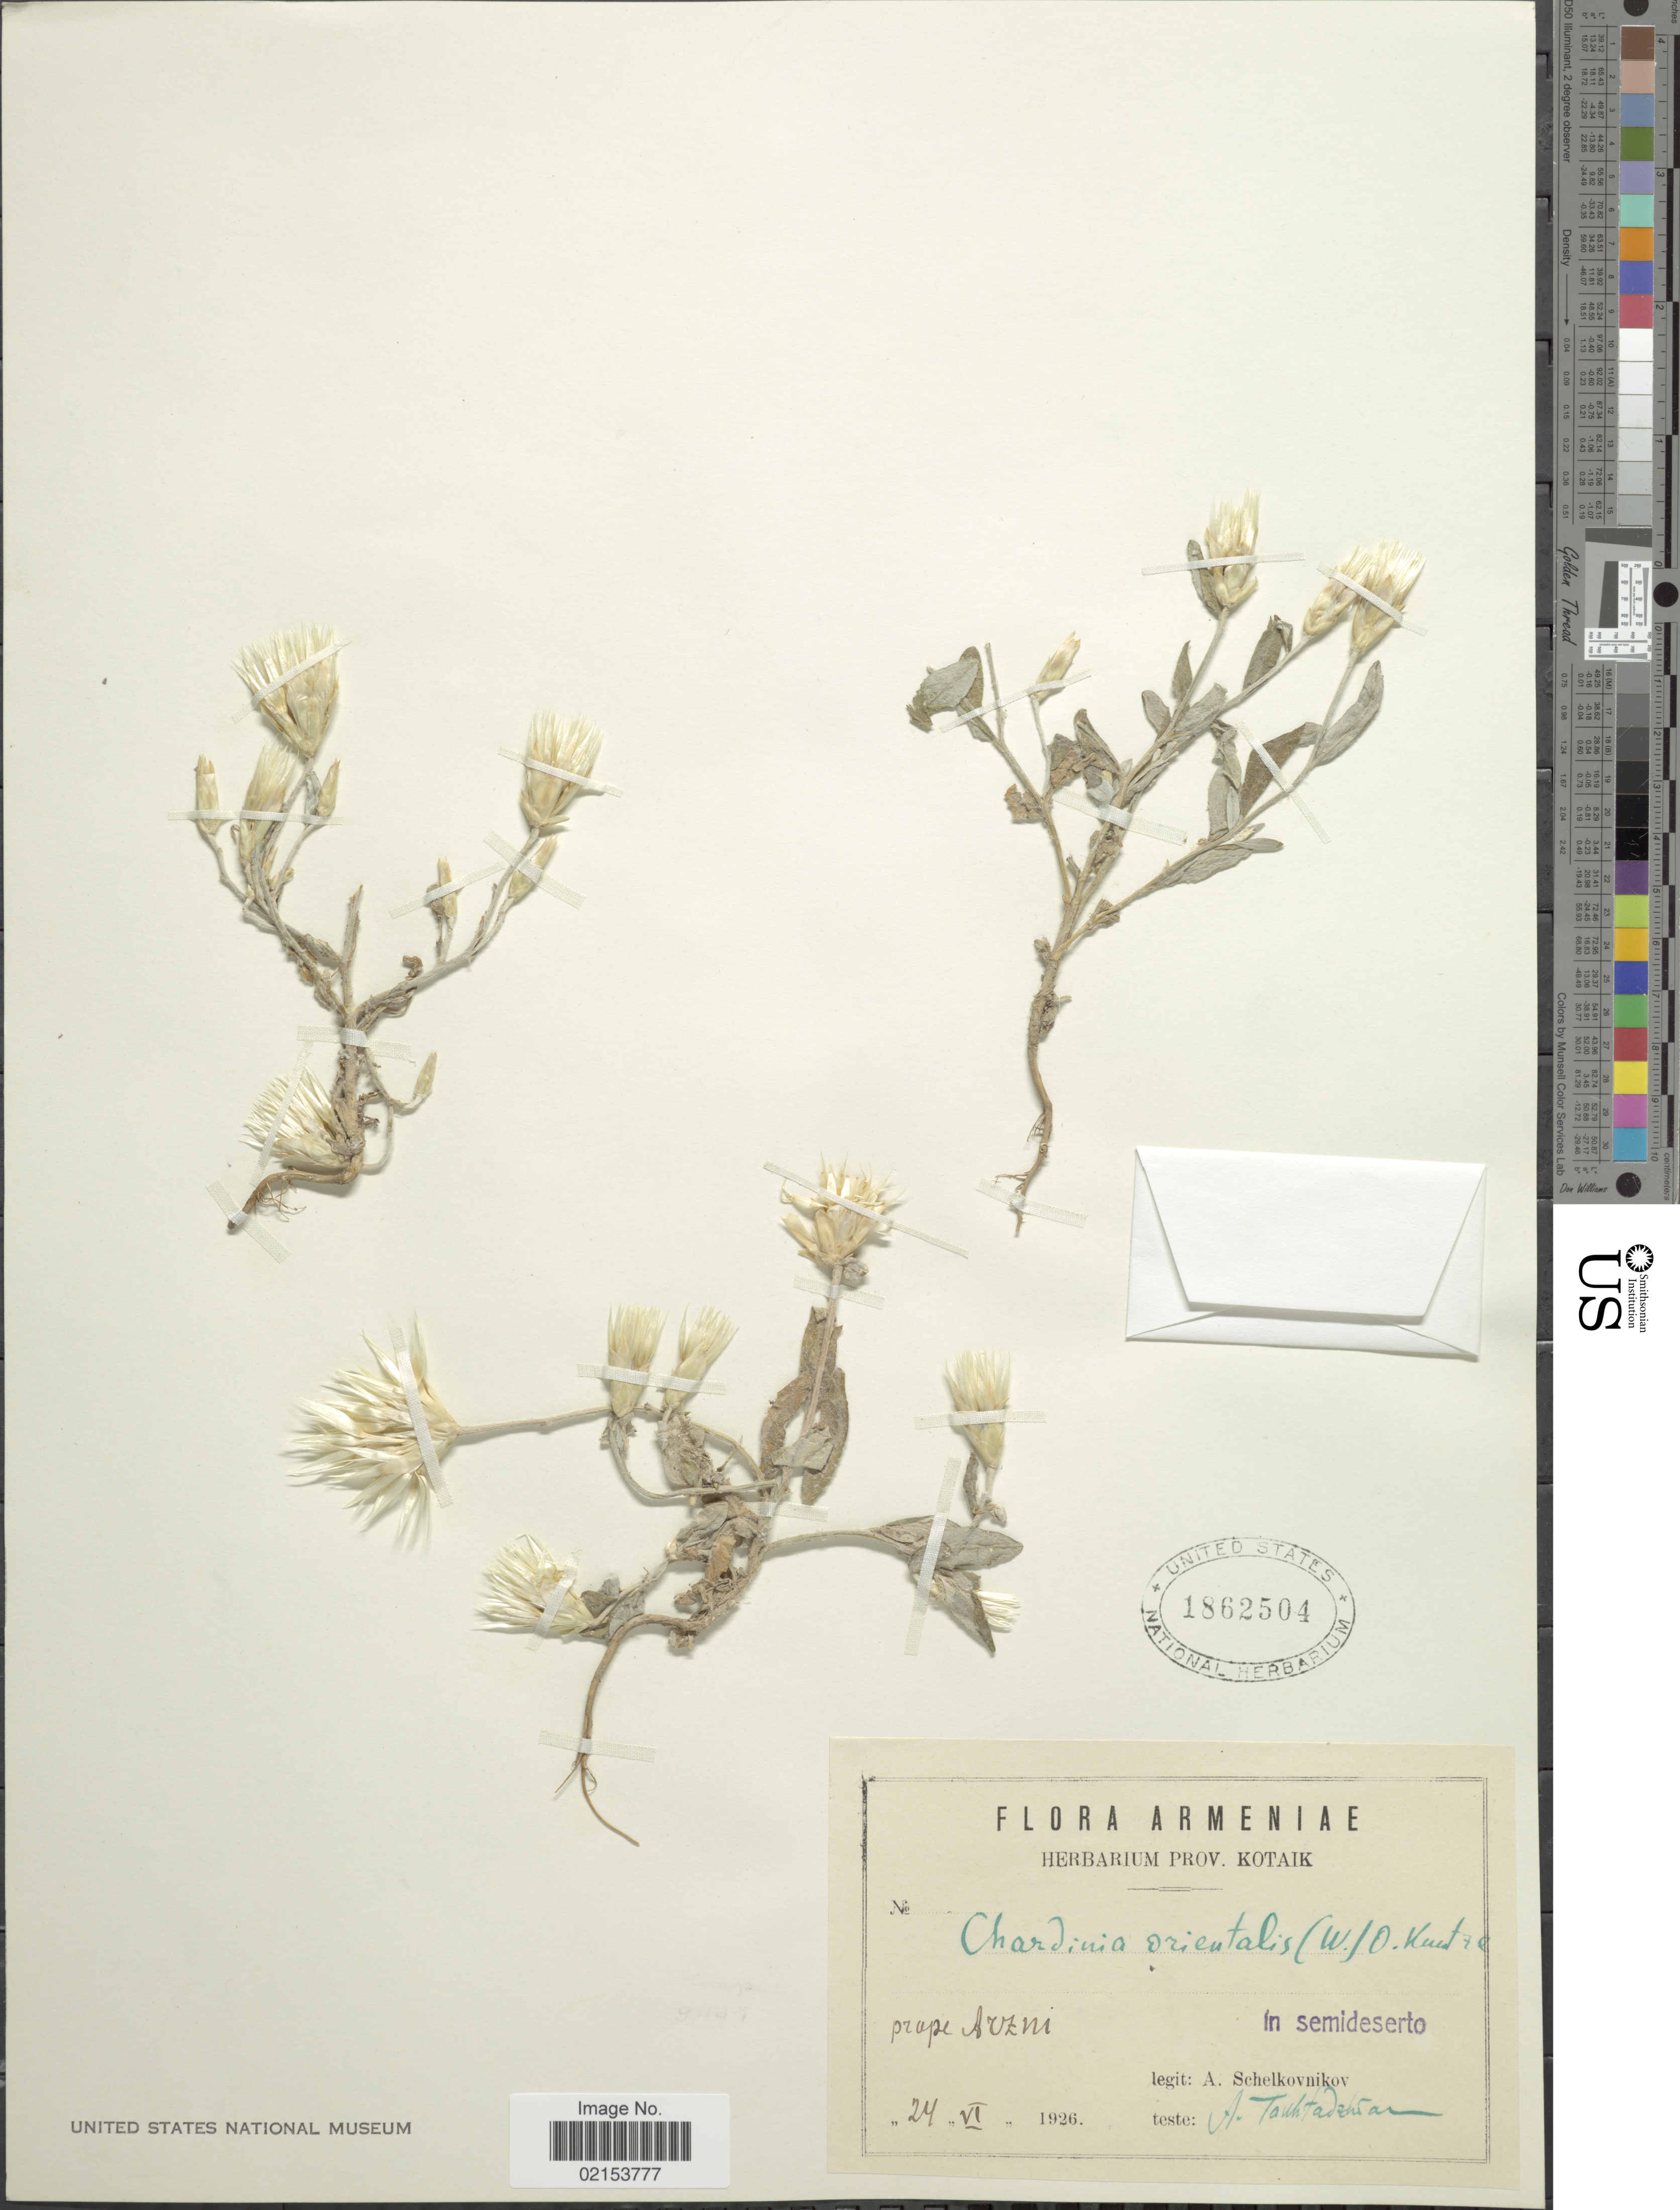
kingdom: Plantae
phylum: Tracheophyta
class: Magnoliopsida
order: Asterales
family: Asteraceae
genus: Chardinia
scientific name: Chardinia orientalis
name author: (L.) Kuntze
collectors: A. B. Schelkovnikov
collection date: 1926-06-24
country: Armenia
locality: Prope Arzni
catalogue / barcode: US 1862504